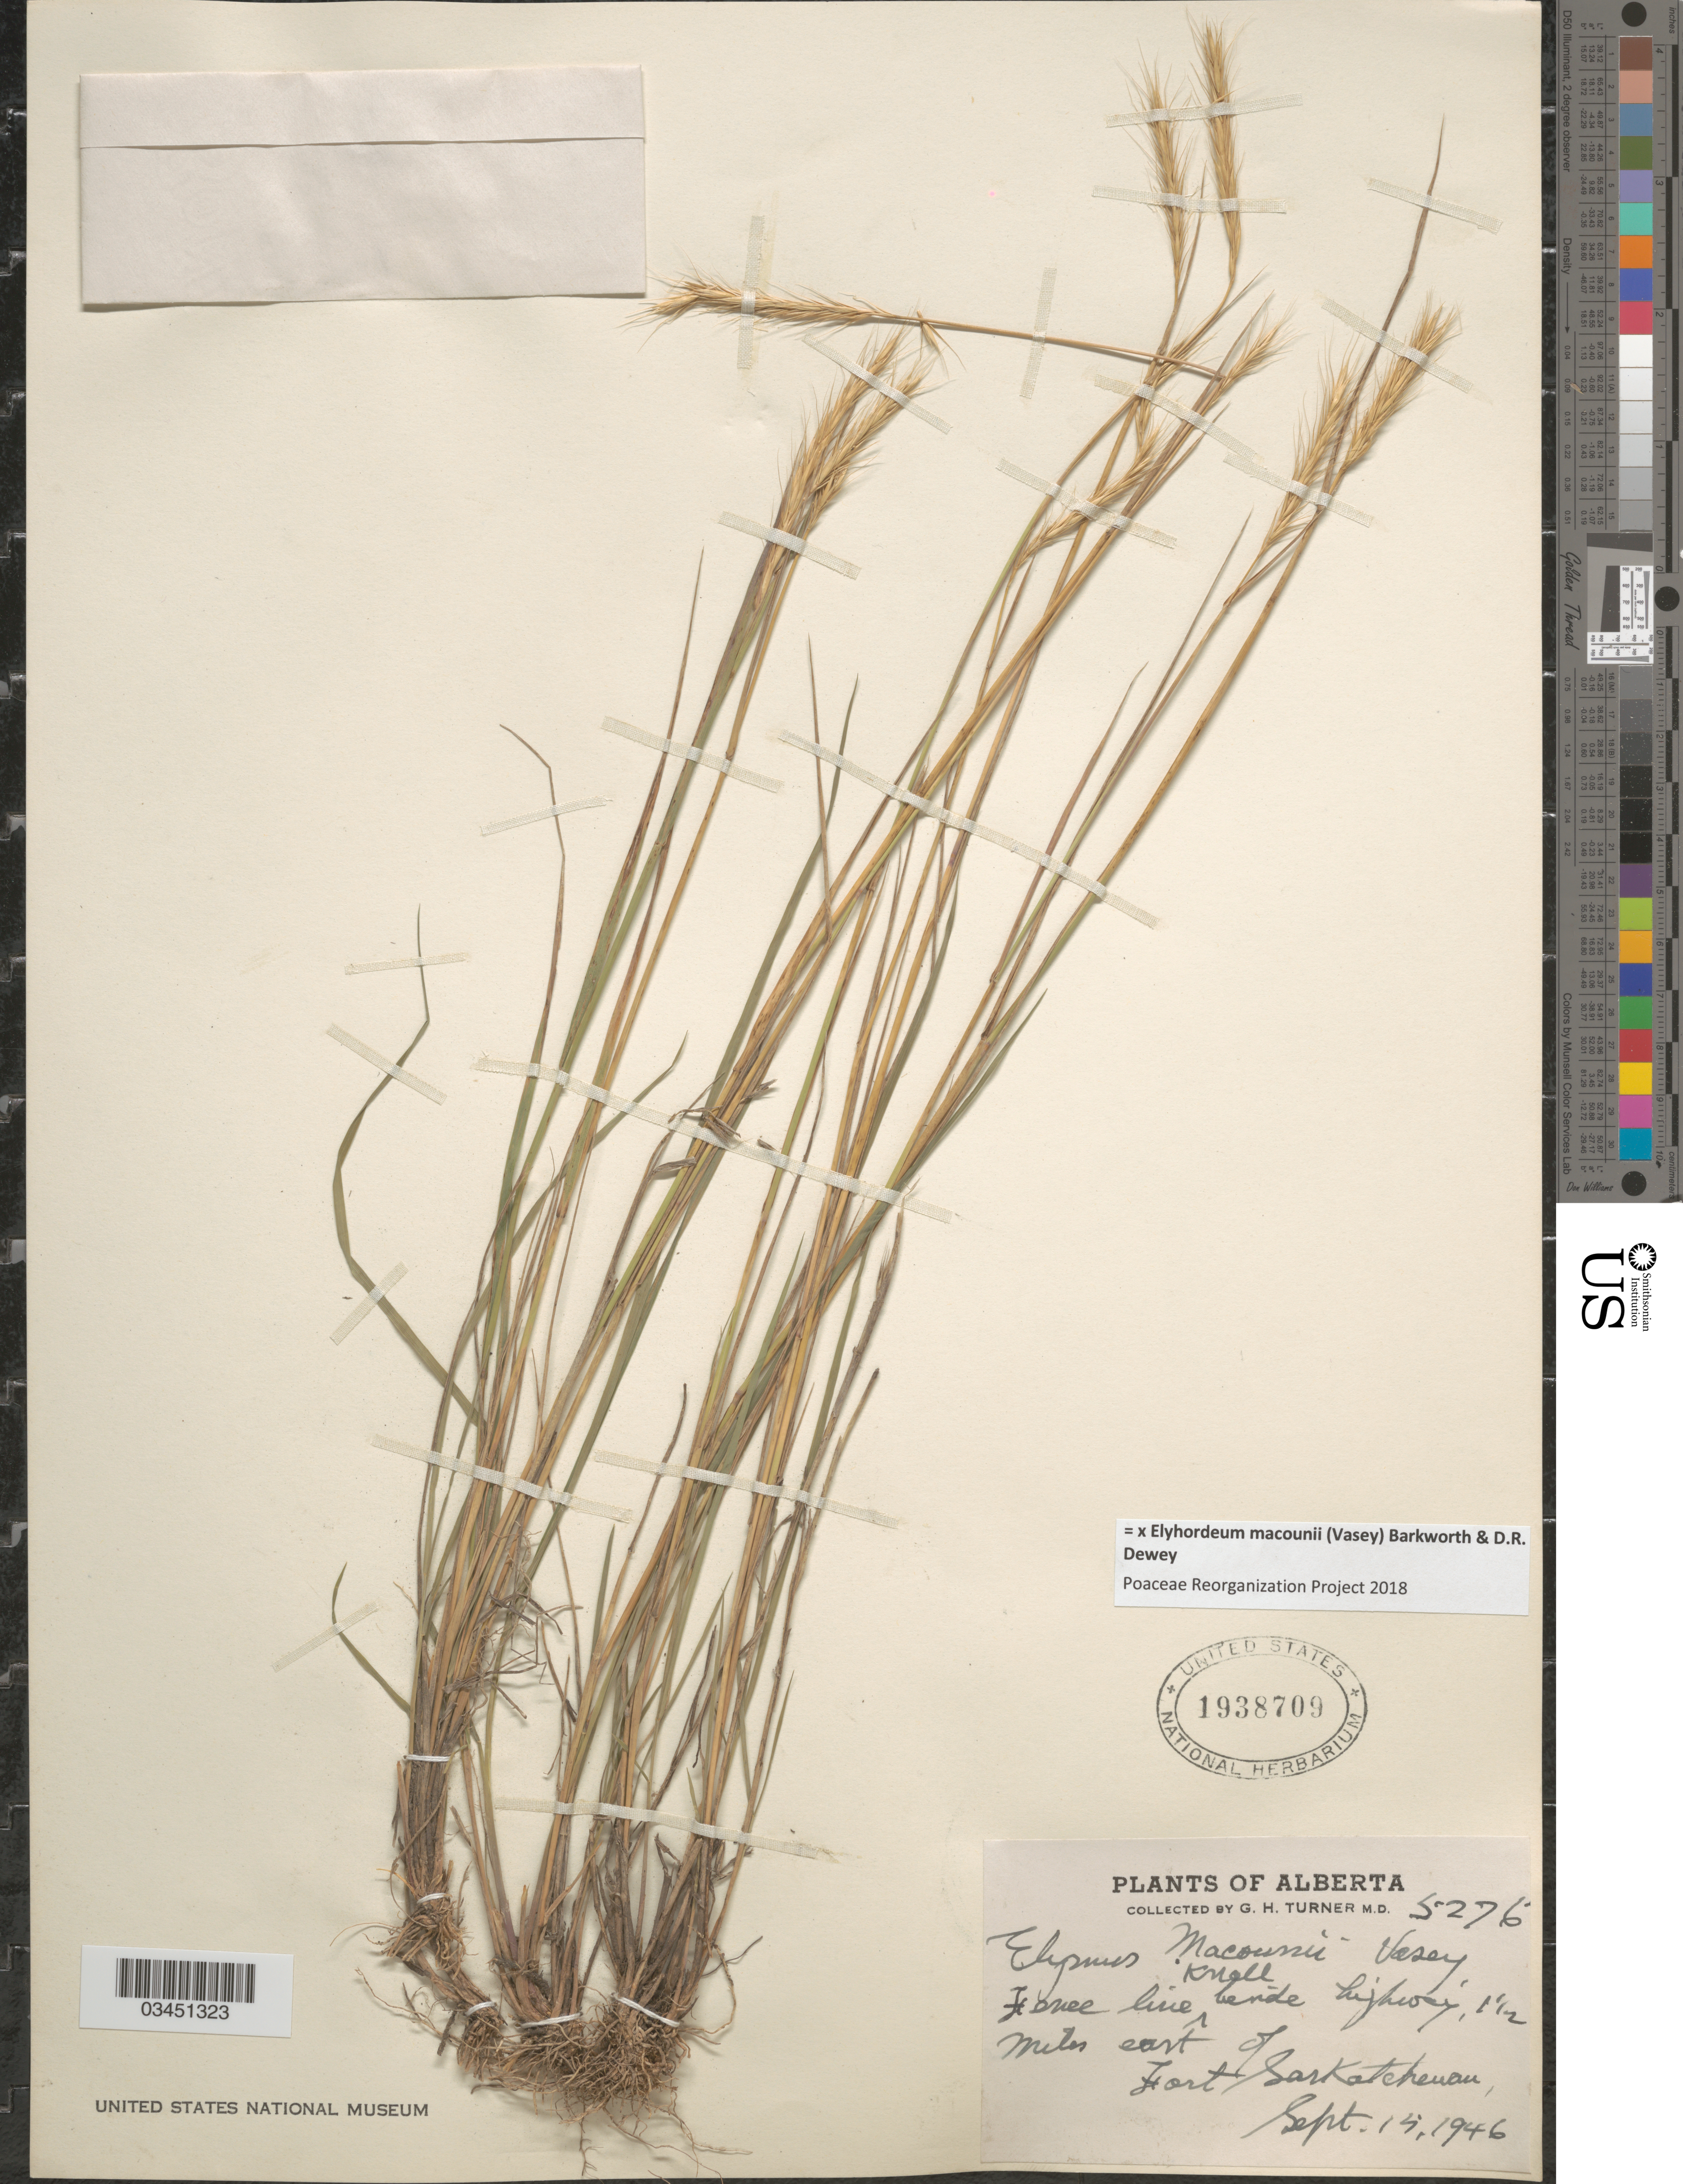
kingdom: Plantae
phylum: Tracheophyta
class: Liliopsida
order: Poales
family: Poaceae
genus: Elyhordeum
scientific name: x Elyhordeum macounii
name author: (Vasey) Barkworth & Dewey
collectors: G. H. Turner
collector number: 5276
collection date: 1946-09-15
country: Canada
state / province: Alberta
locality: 1½ miles east of Fort Saskatchewan.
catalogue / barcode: US 1938709